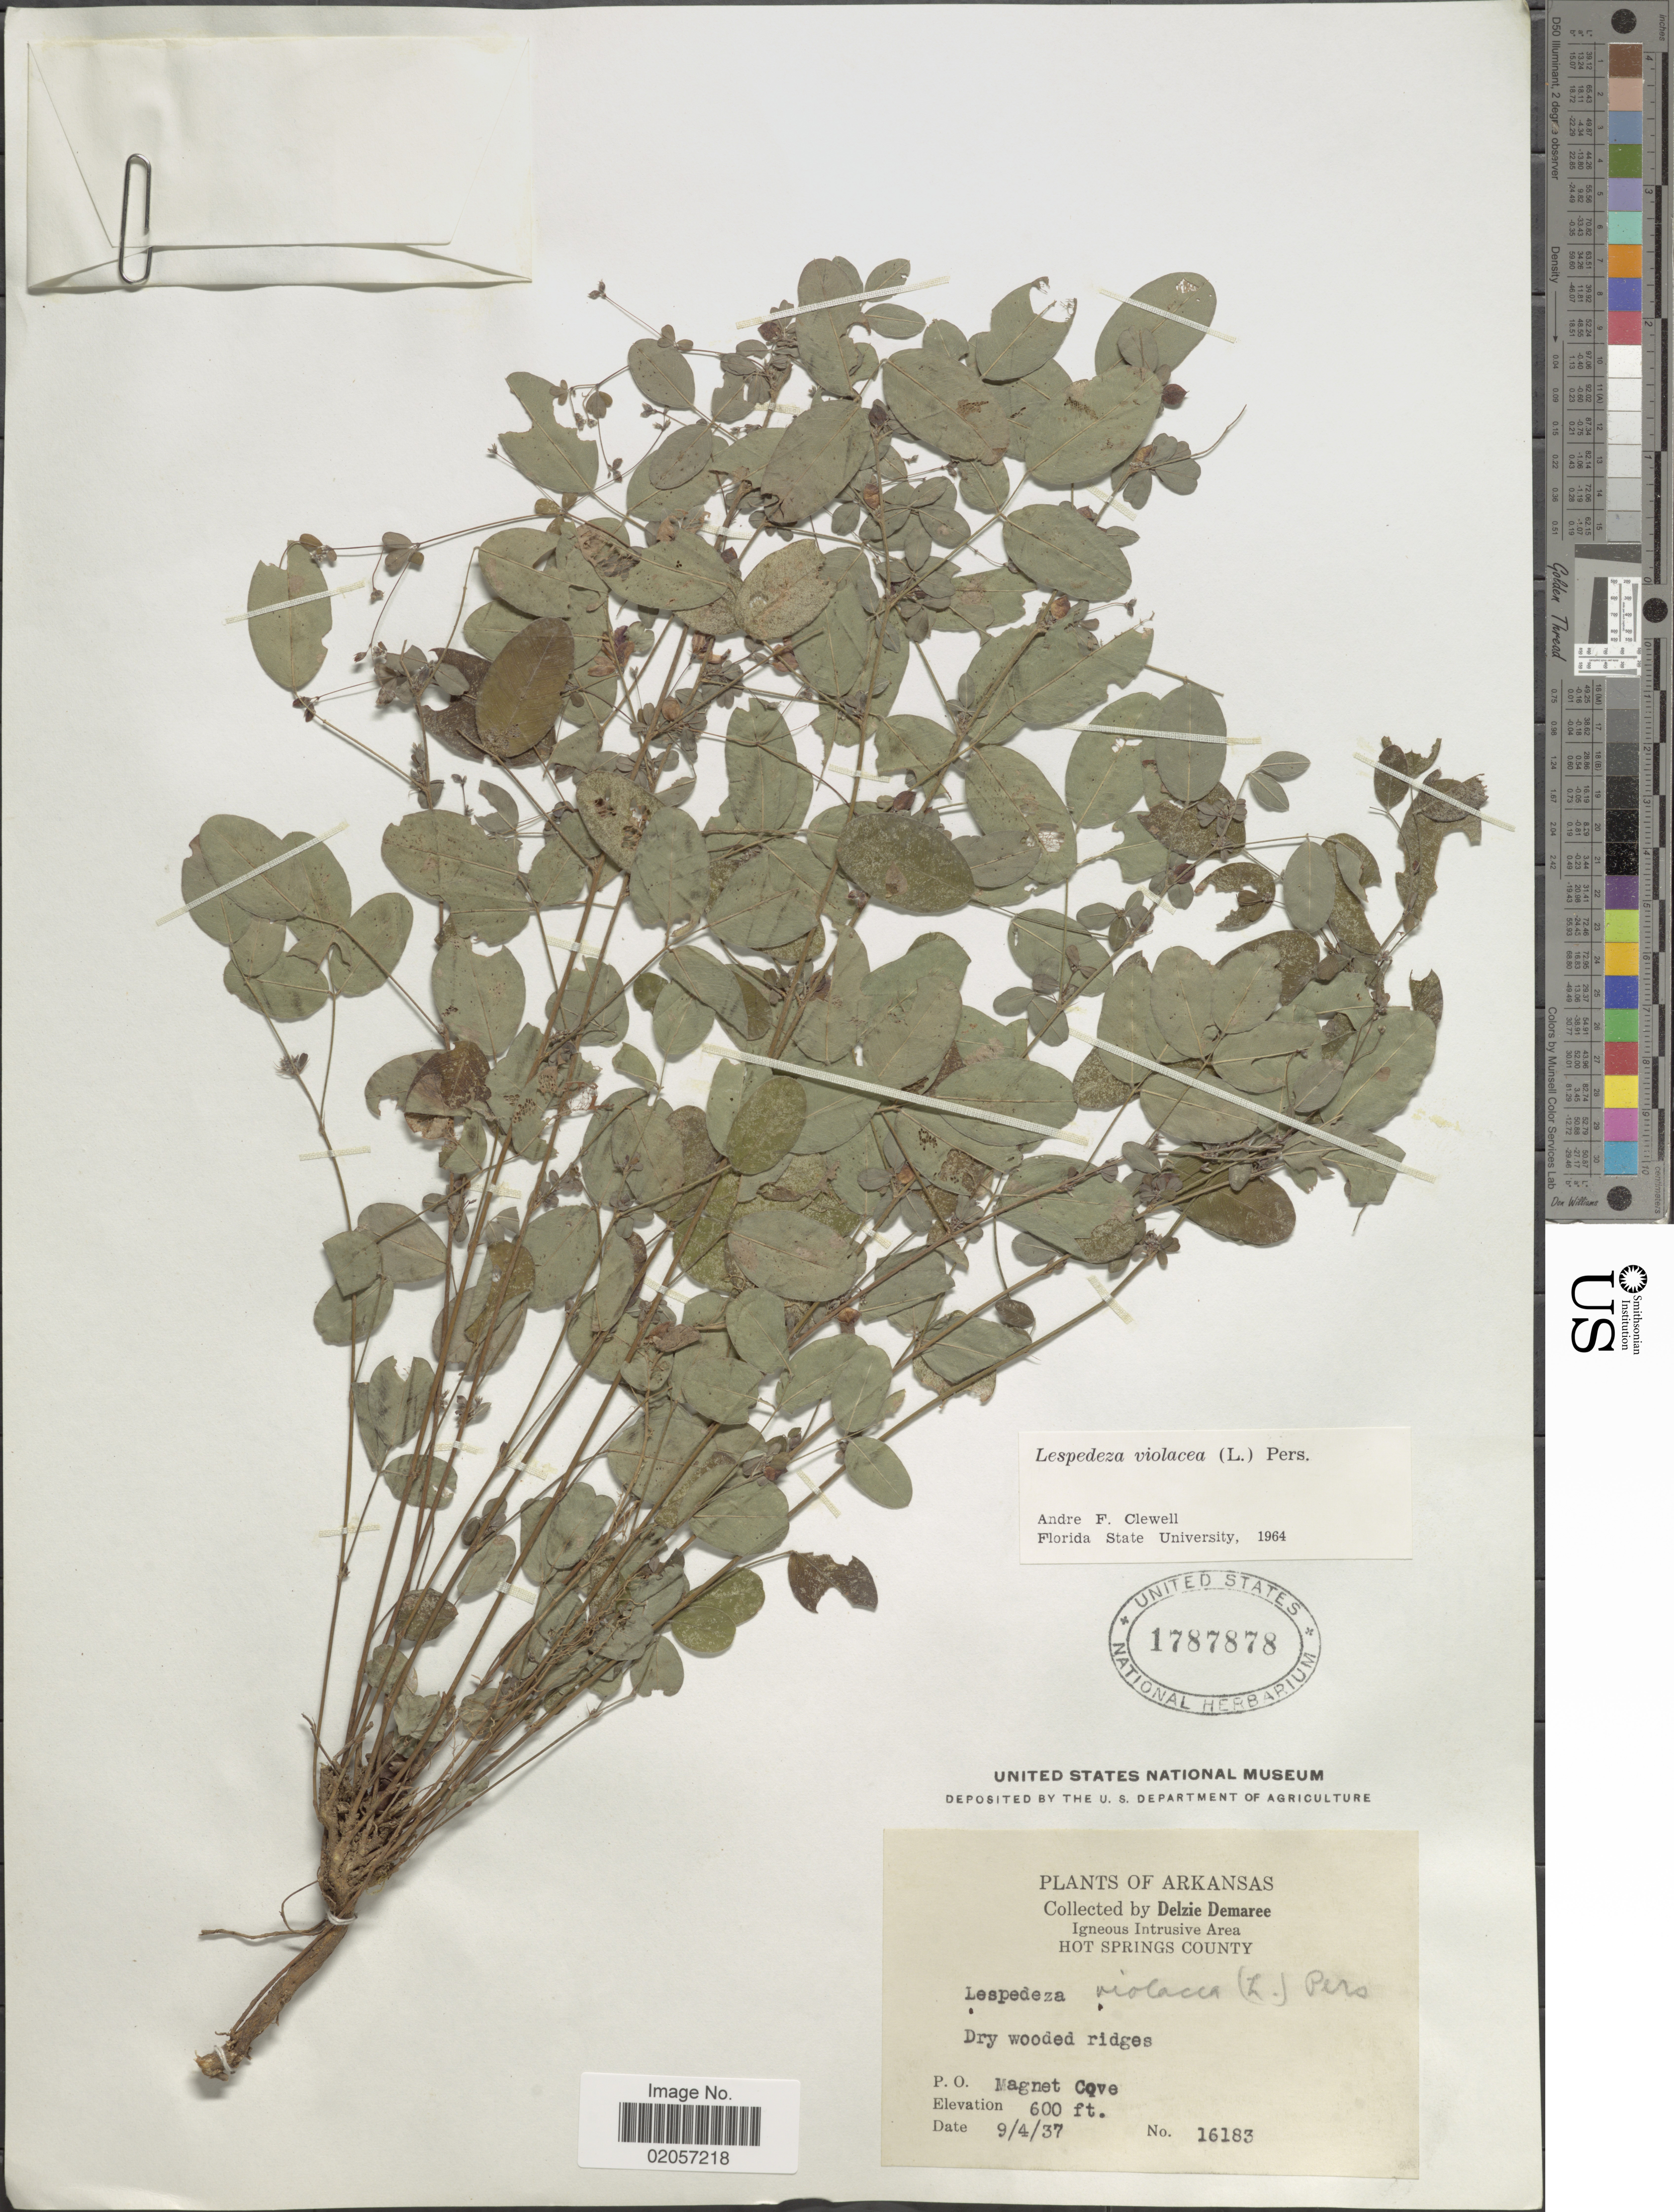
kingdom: Plantae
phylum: Tracheophyta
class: Magnoliopsida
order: Fabales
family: Fabaceae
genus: Lespedeza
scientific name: Lespedeza violacea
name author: (L.) Pers.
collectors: D. Demaree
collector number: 16183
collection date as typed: Transcribed d/m/y: 4/9/37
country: United States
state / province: Arkansas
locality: Arkansas, Igneous Intrusive Area. Hot Springs County, Magnet Cove.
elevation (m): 183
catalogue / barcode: US 1787878